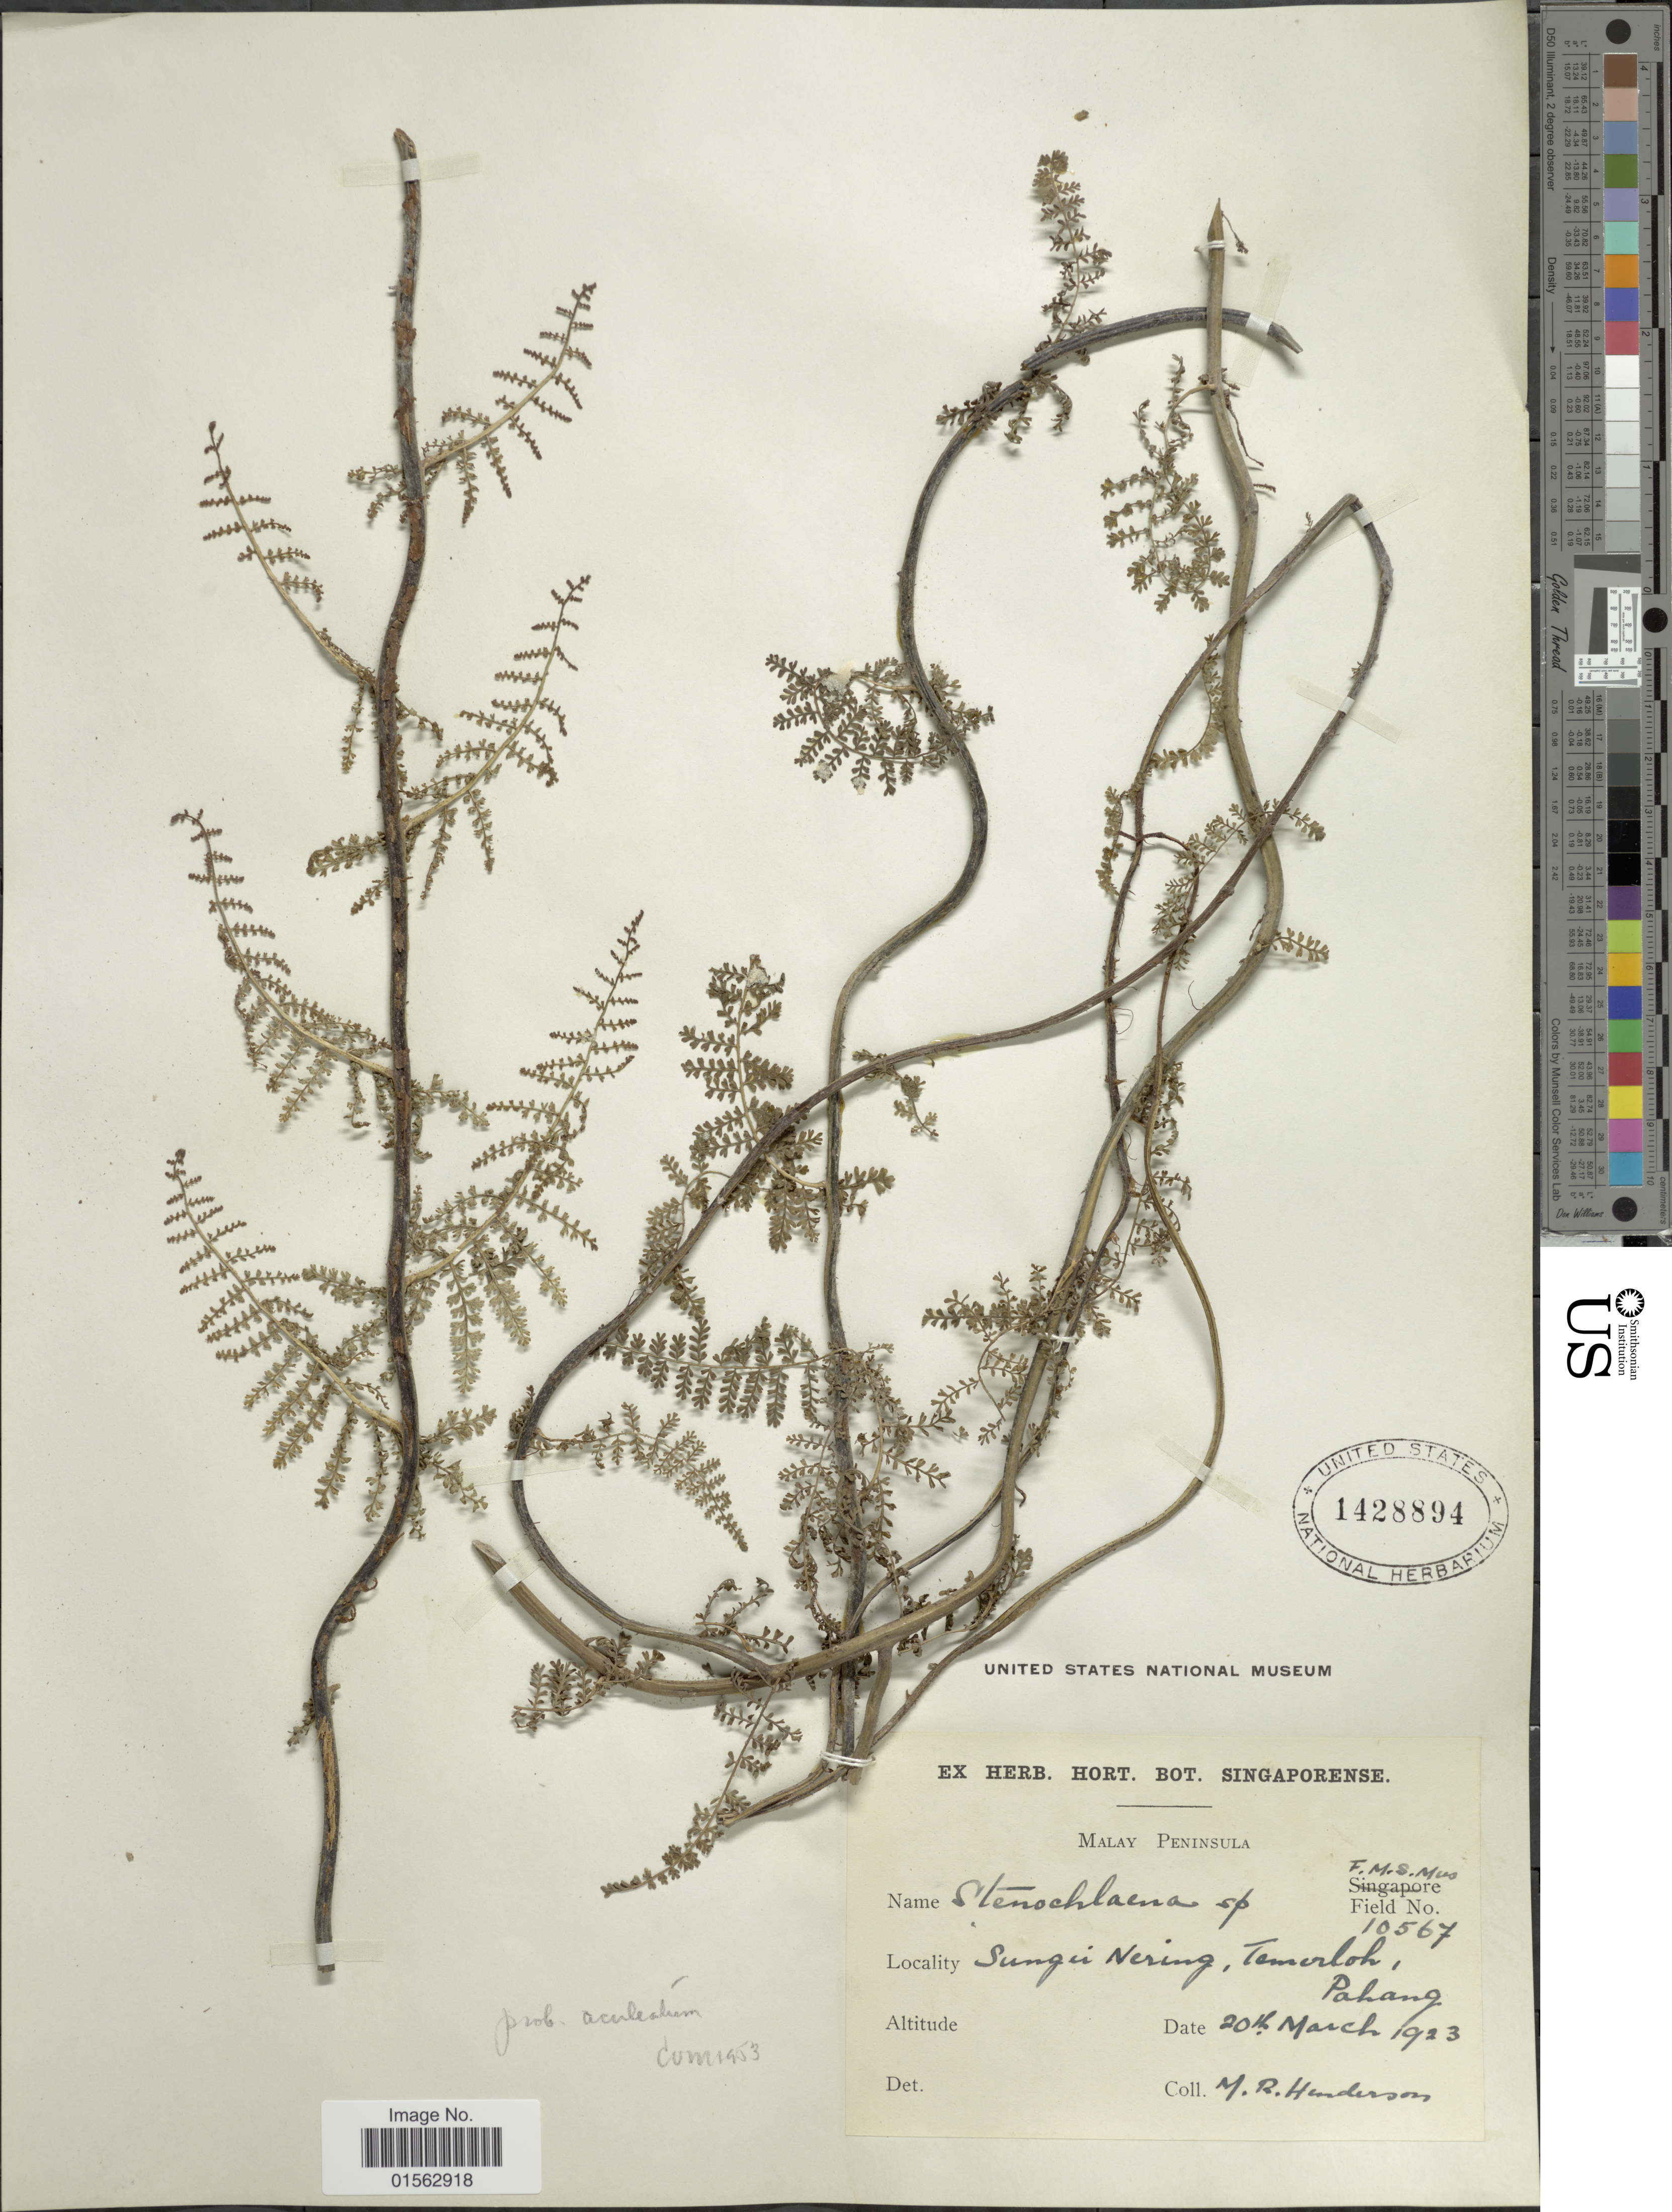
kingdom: Plantae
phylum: Tracheophyta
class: Polypodiopsida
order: Polypodiales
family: Dryopteridaceae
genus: Teratophyllum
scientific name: Teratophyllum aculeatum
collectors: M. Henderson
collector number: Singapore Field 10567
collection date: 1923-03-20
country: Malaysia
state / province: Pahang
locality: Malay Peninsula, Sungeu Nering, Tamerloh [interpreted]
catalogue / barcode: US 1428894